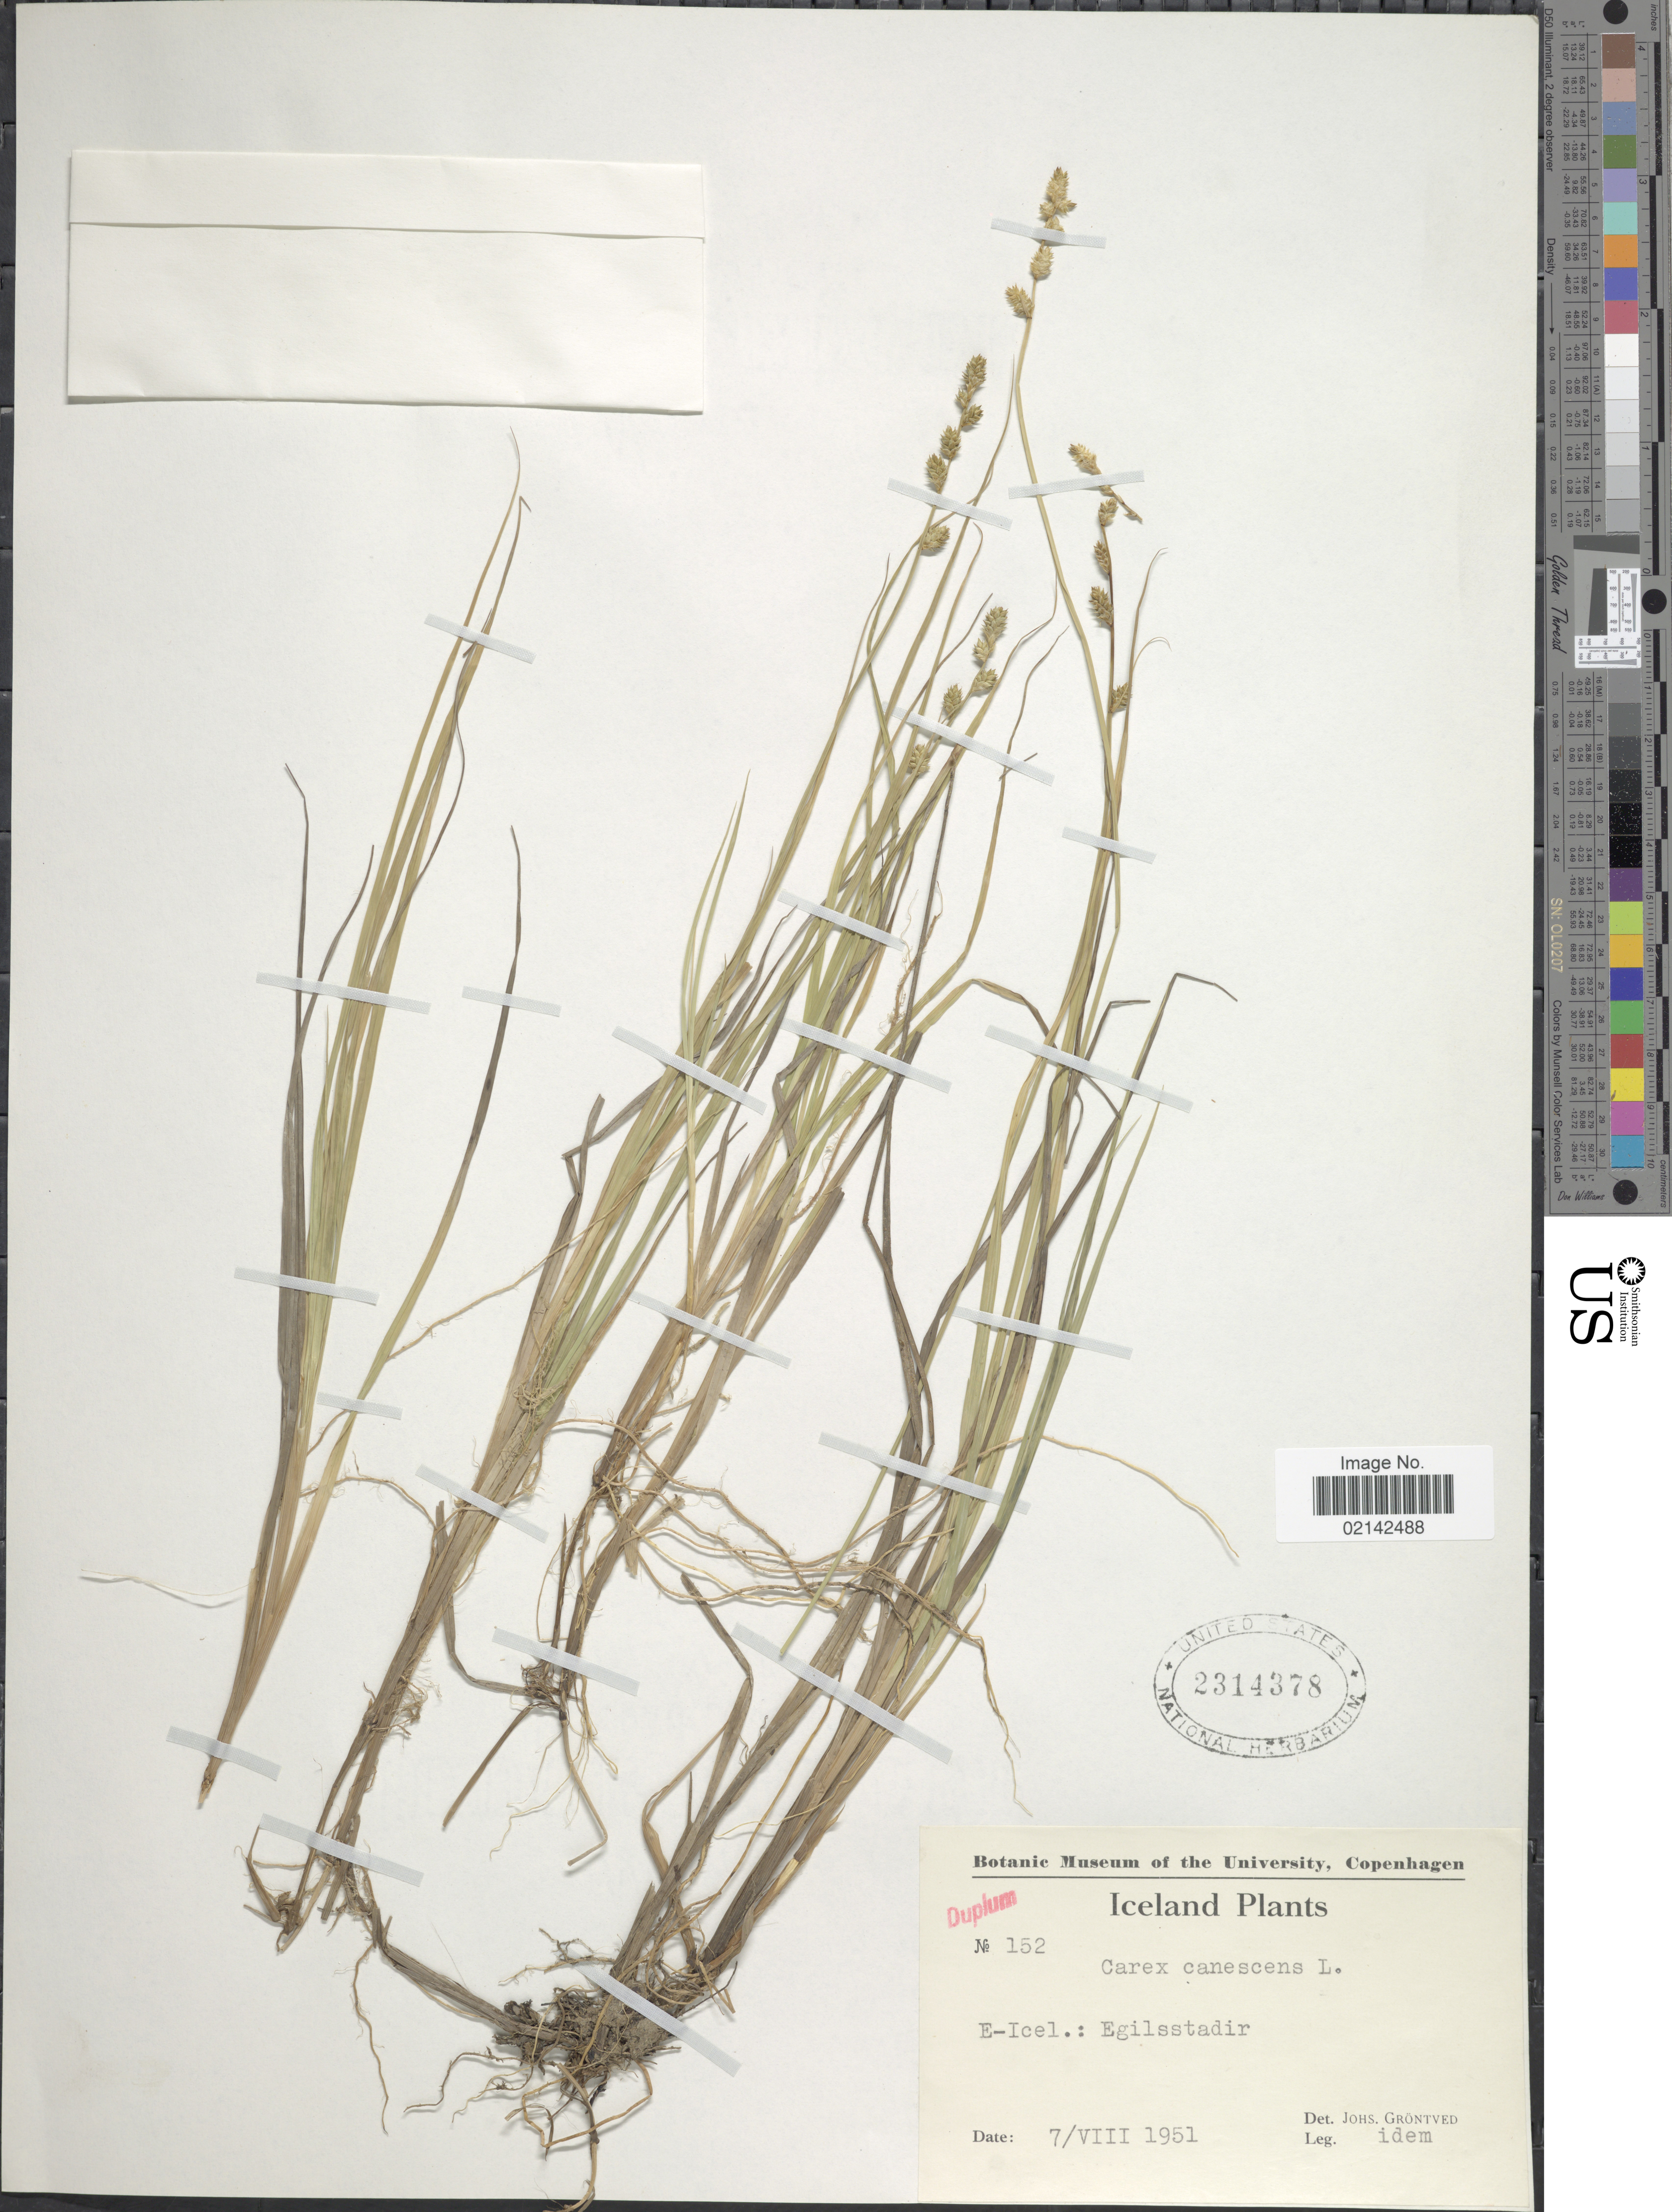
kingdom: Plantae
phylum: Tracheophyta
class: Liliopsida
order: Poales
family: Cyperaceae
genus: Carex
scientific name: Carex canescens var. canescens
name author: L.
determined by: Strong, Mark T., (BOT), Smithsonian Institution - National Museum of Natural History (UNITED STATES)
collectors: J. Gröntved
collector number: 152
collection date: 1951-08-07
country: Iceland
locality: E-Icel.: Egilsstadir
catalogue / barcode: US 2314378